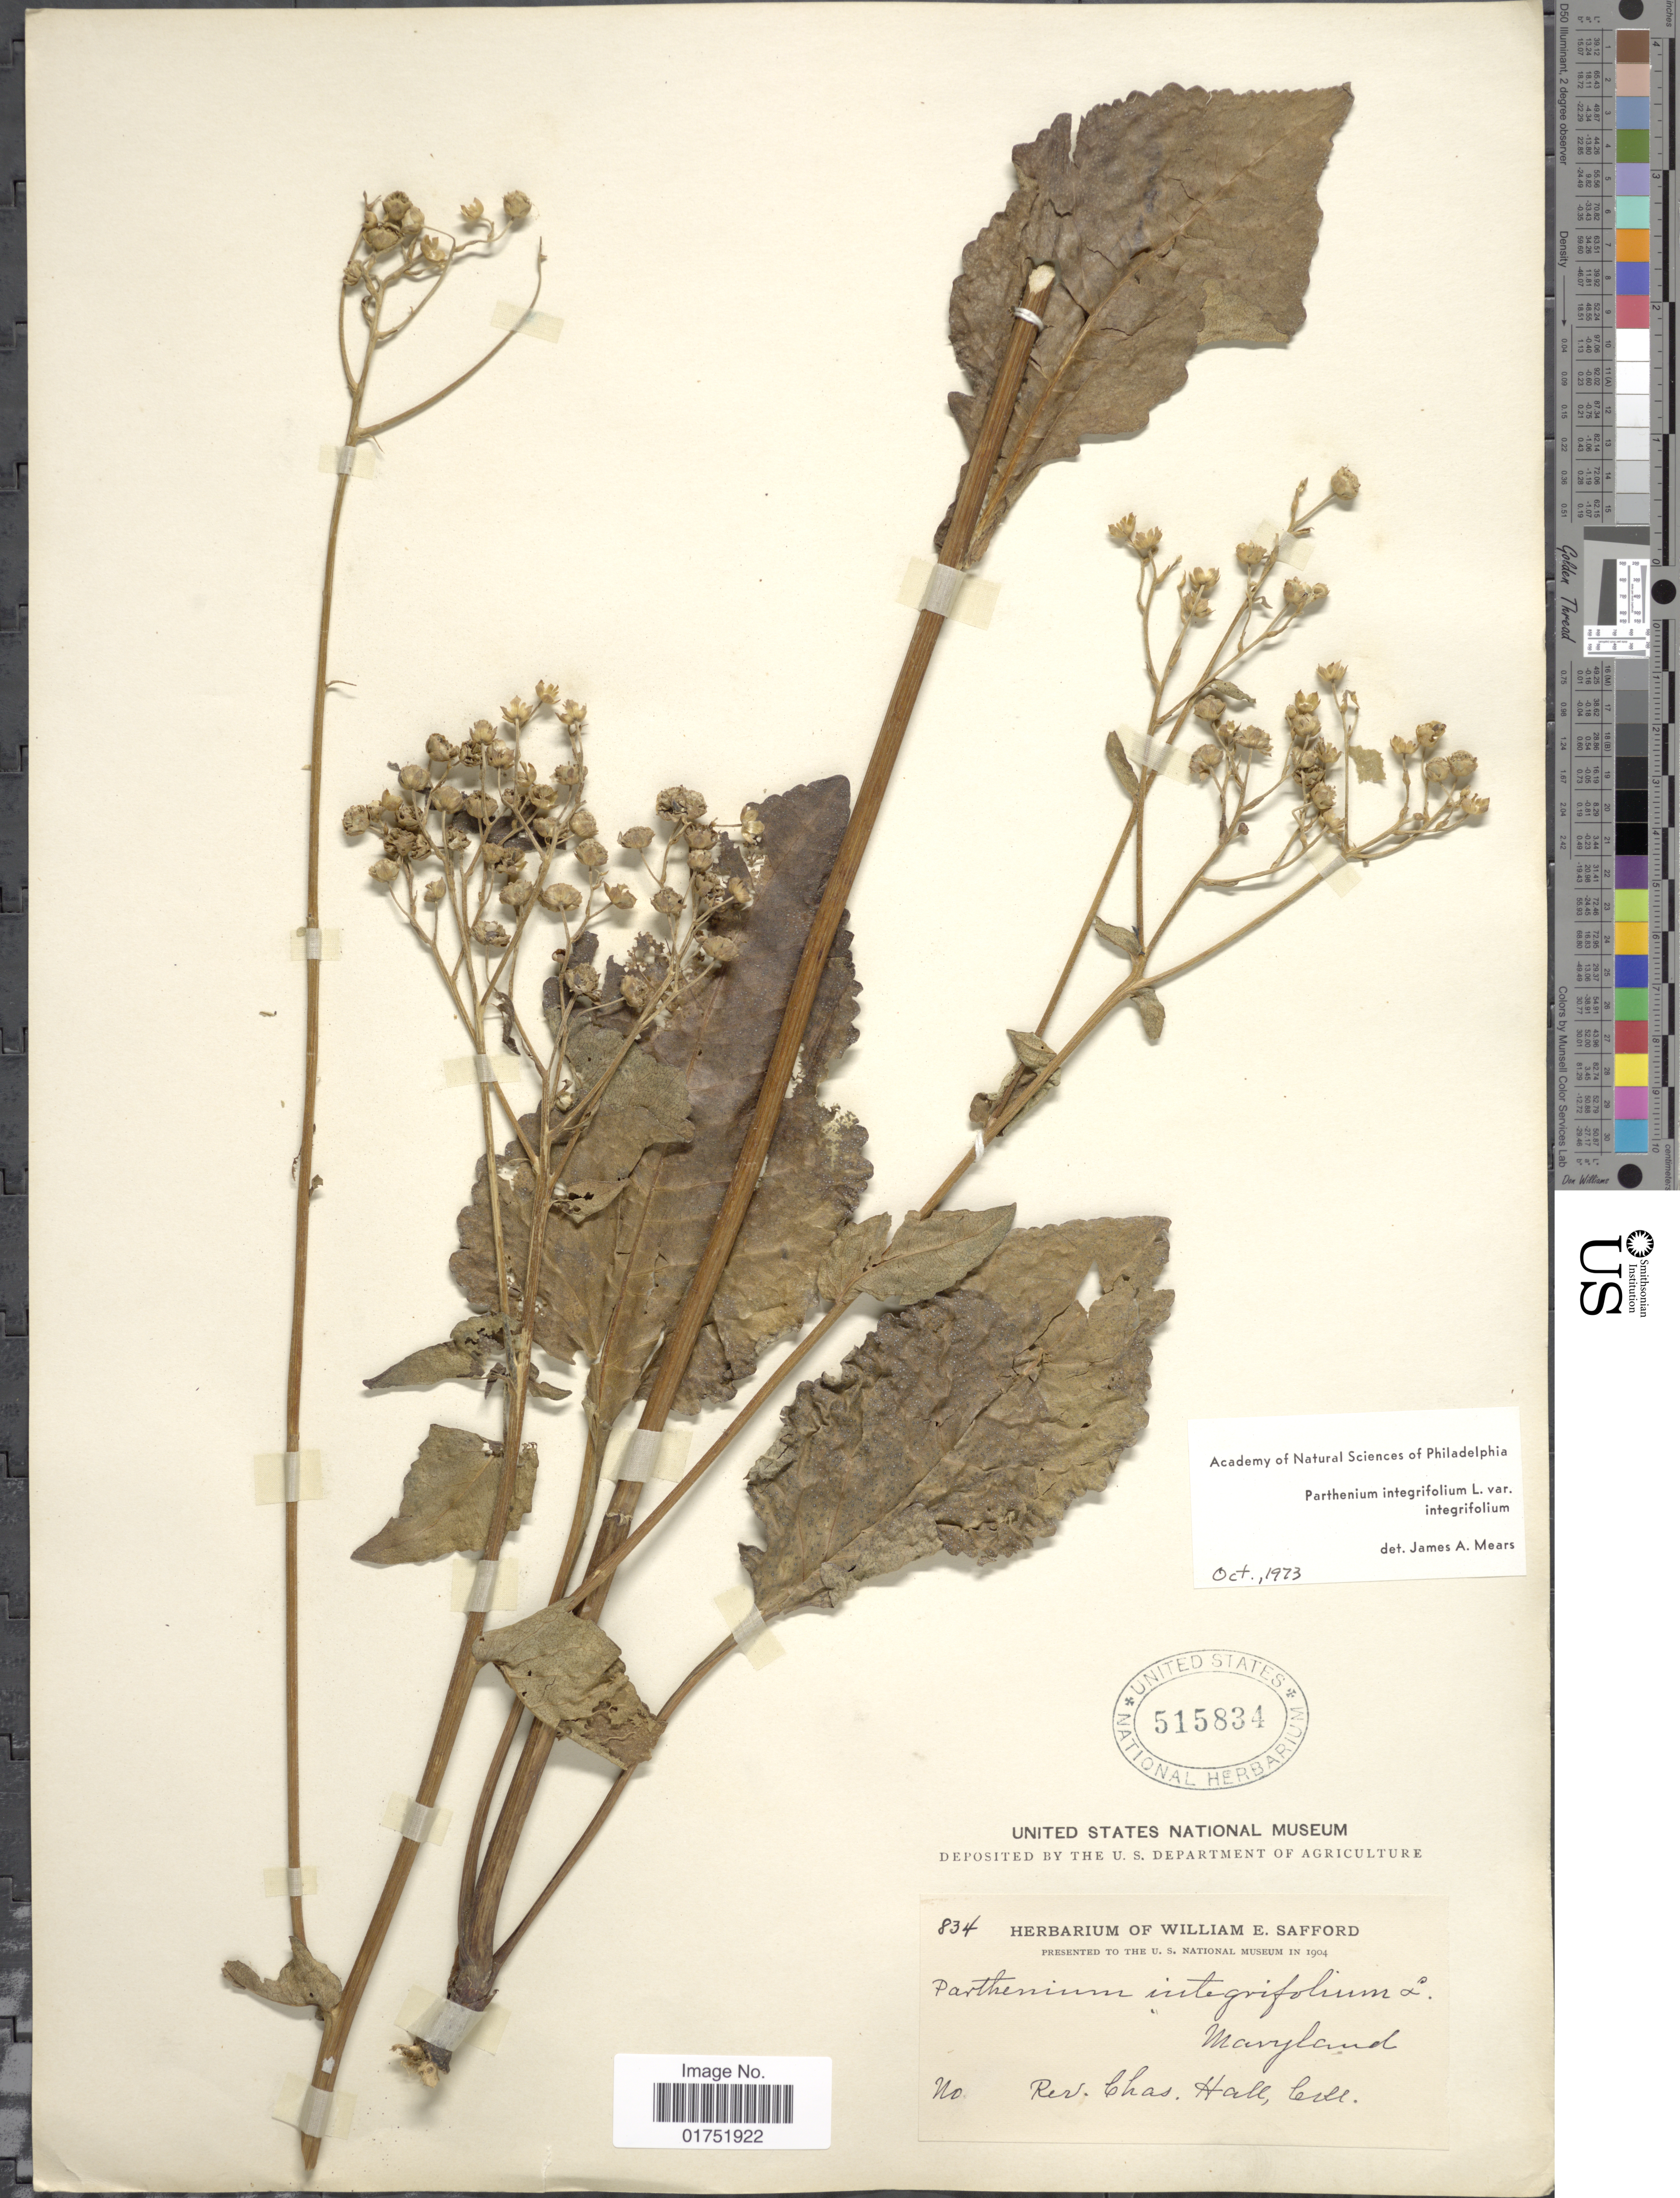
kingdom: Plantae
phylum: Tracheophyta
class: Magnoliopsida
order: Asterales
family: Asteraceae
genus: Parthenium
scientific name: Parthenium integrifolium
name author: L.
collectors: C. Hall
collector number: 834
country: United States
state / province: Maryland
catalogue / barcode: US 515834